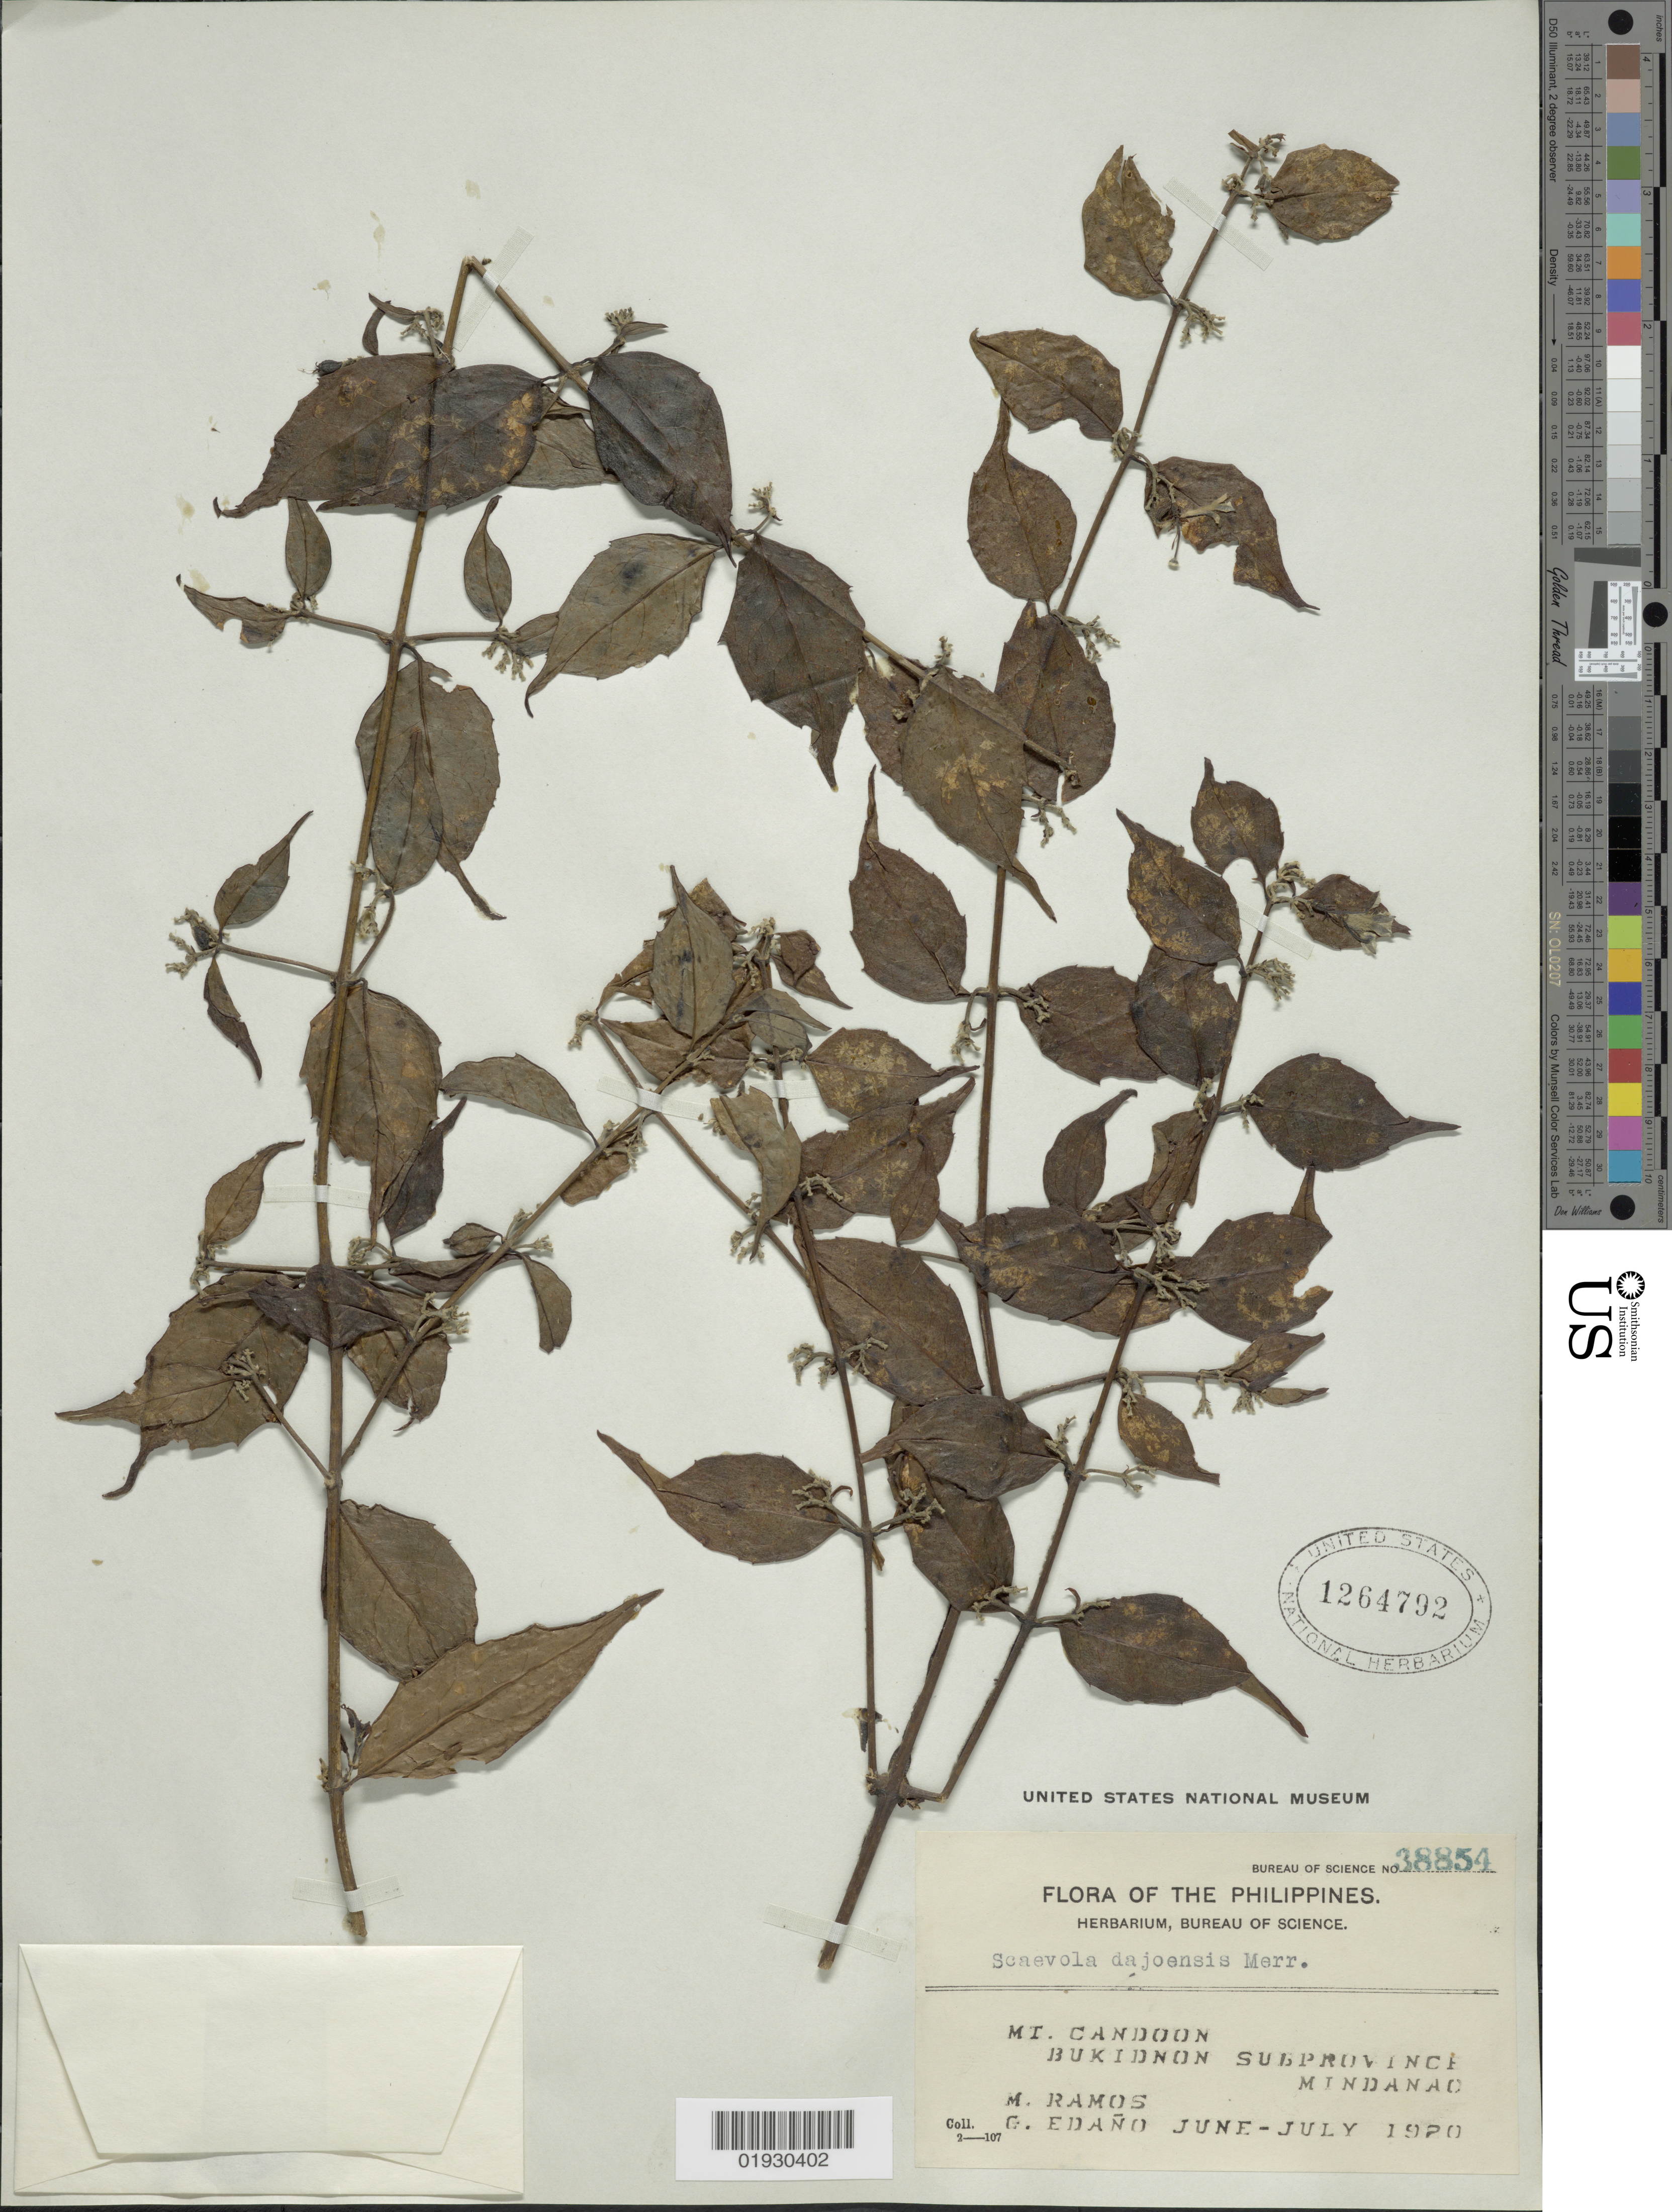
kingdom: Plantae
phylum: Tracheophyta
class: Magnoliopsida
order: Asterales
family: Goodeniaceae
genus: Scaevola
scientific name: Scaevola dajoensis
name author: Merr.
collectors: M. Ramos & G. Edaño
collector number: Bureau of Science 38854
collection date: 1920-06/1920-07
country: Philippines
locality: Mt. Candoon. Bukidnon Subprovince, Mindanao.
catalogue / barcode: US 1264792